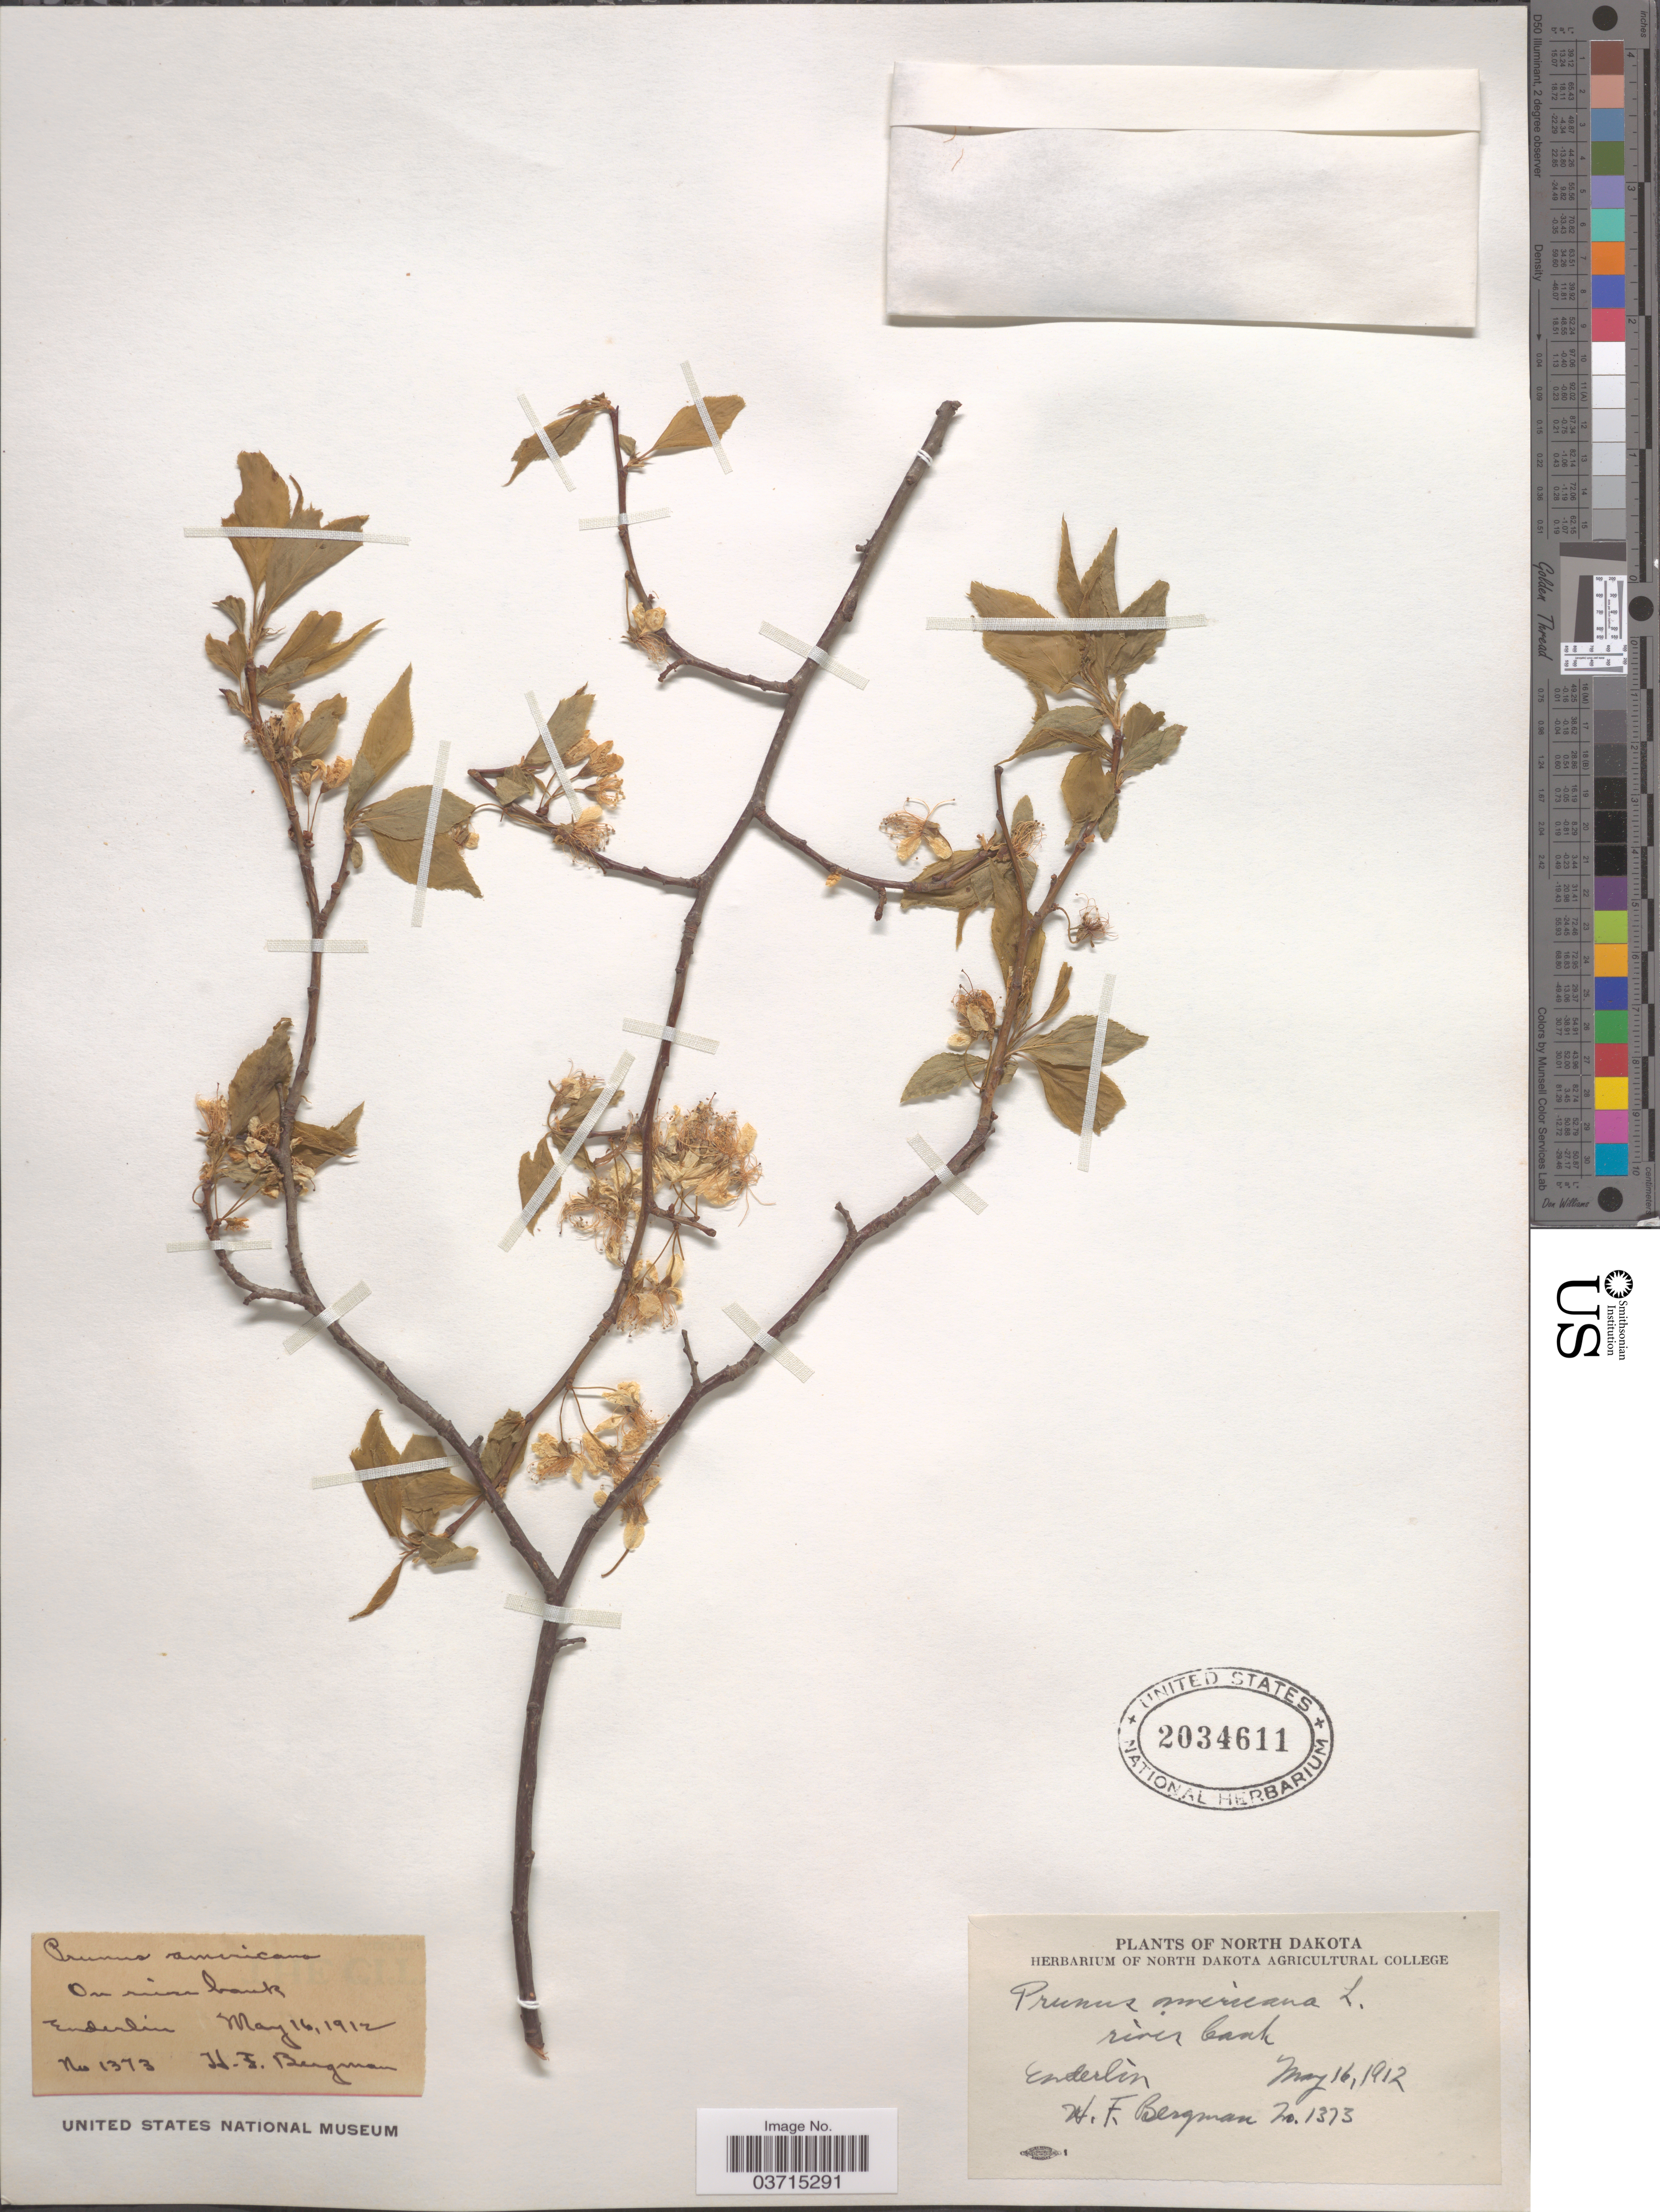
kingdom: Plantae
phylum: Tracheophyta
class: Magnoliopsida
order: Rosales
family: Rosaceae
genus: Prunus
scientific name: Prunus americana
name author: Marshall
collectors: H. Bergman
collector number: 1373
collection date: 1912-05-16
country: United States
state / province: North Dakota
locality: Enderlin.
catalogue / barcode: US 2034611